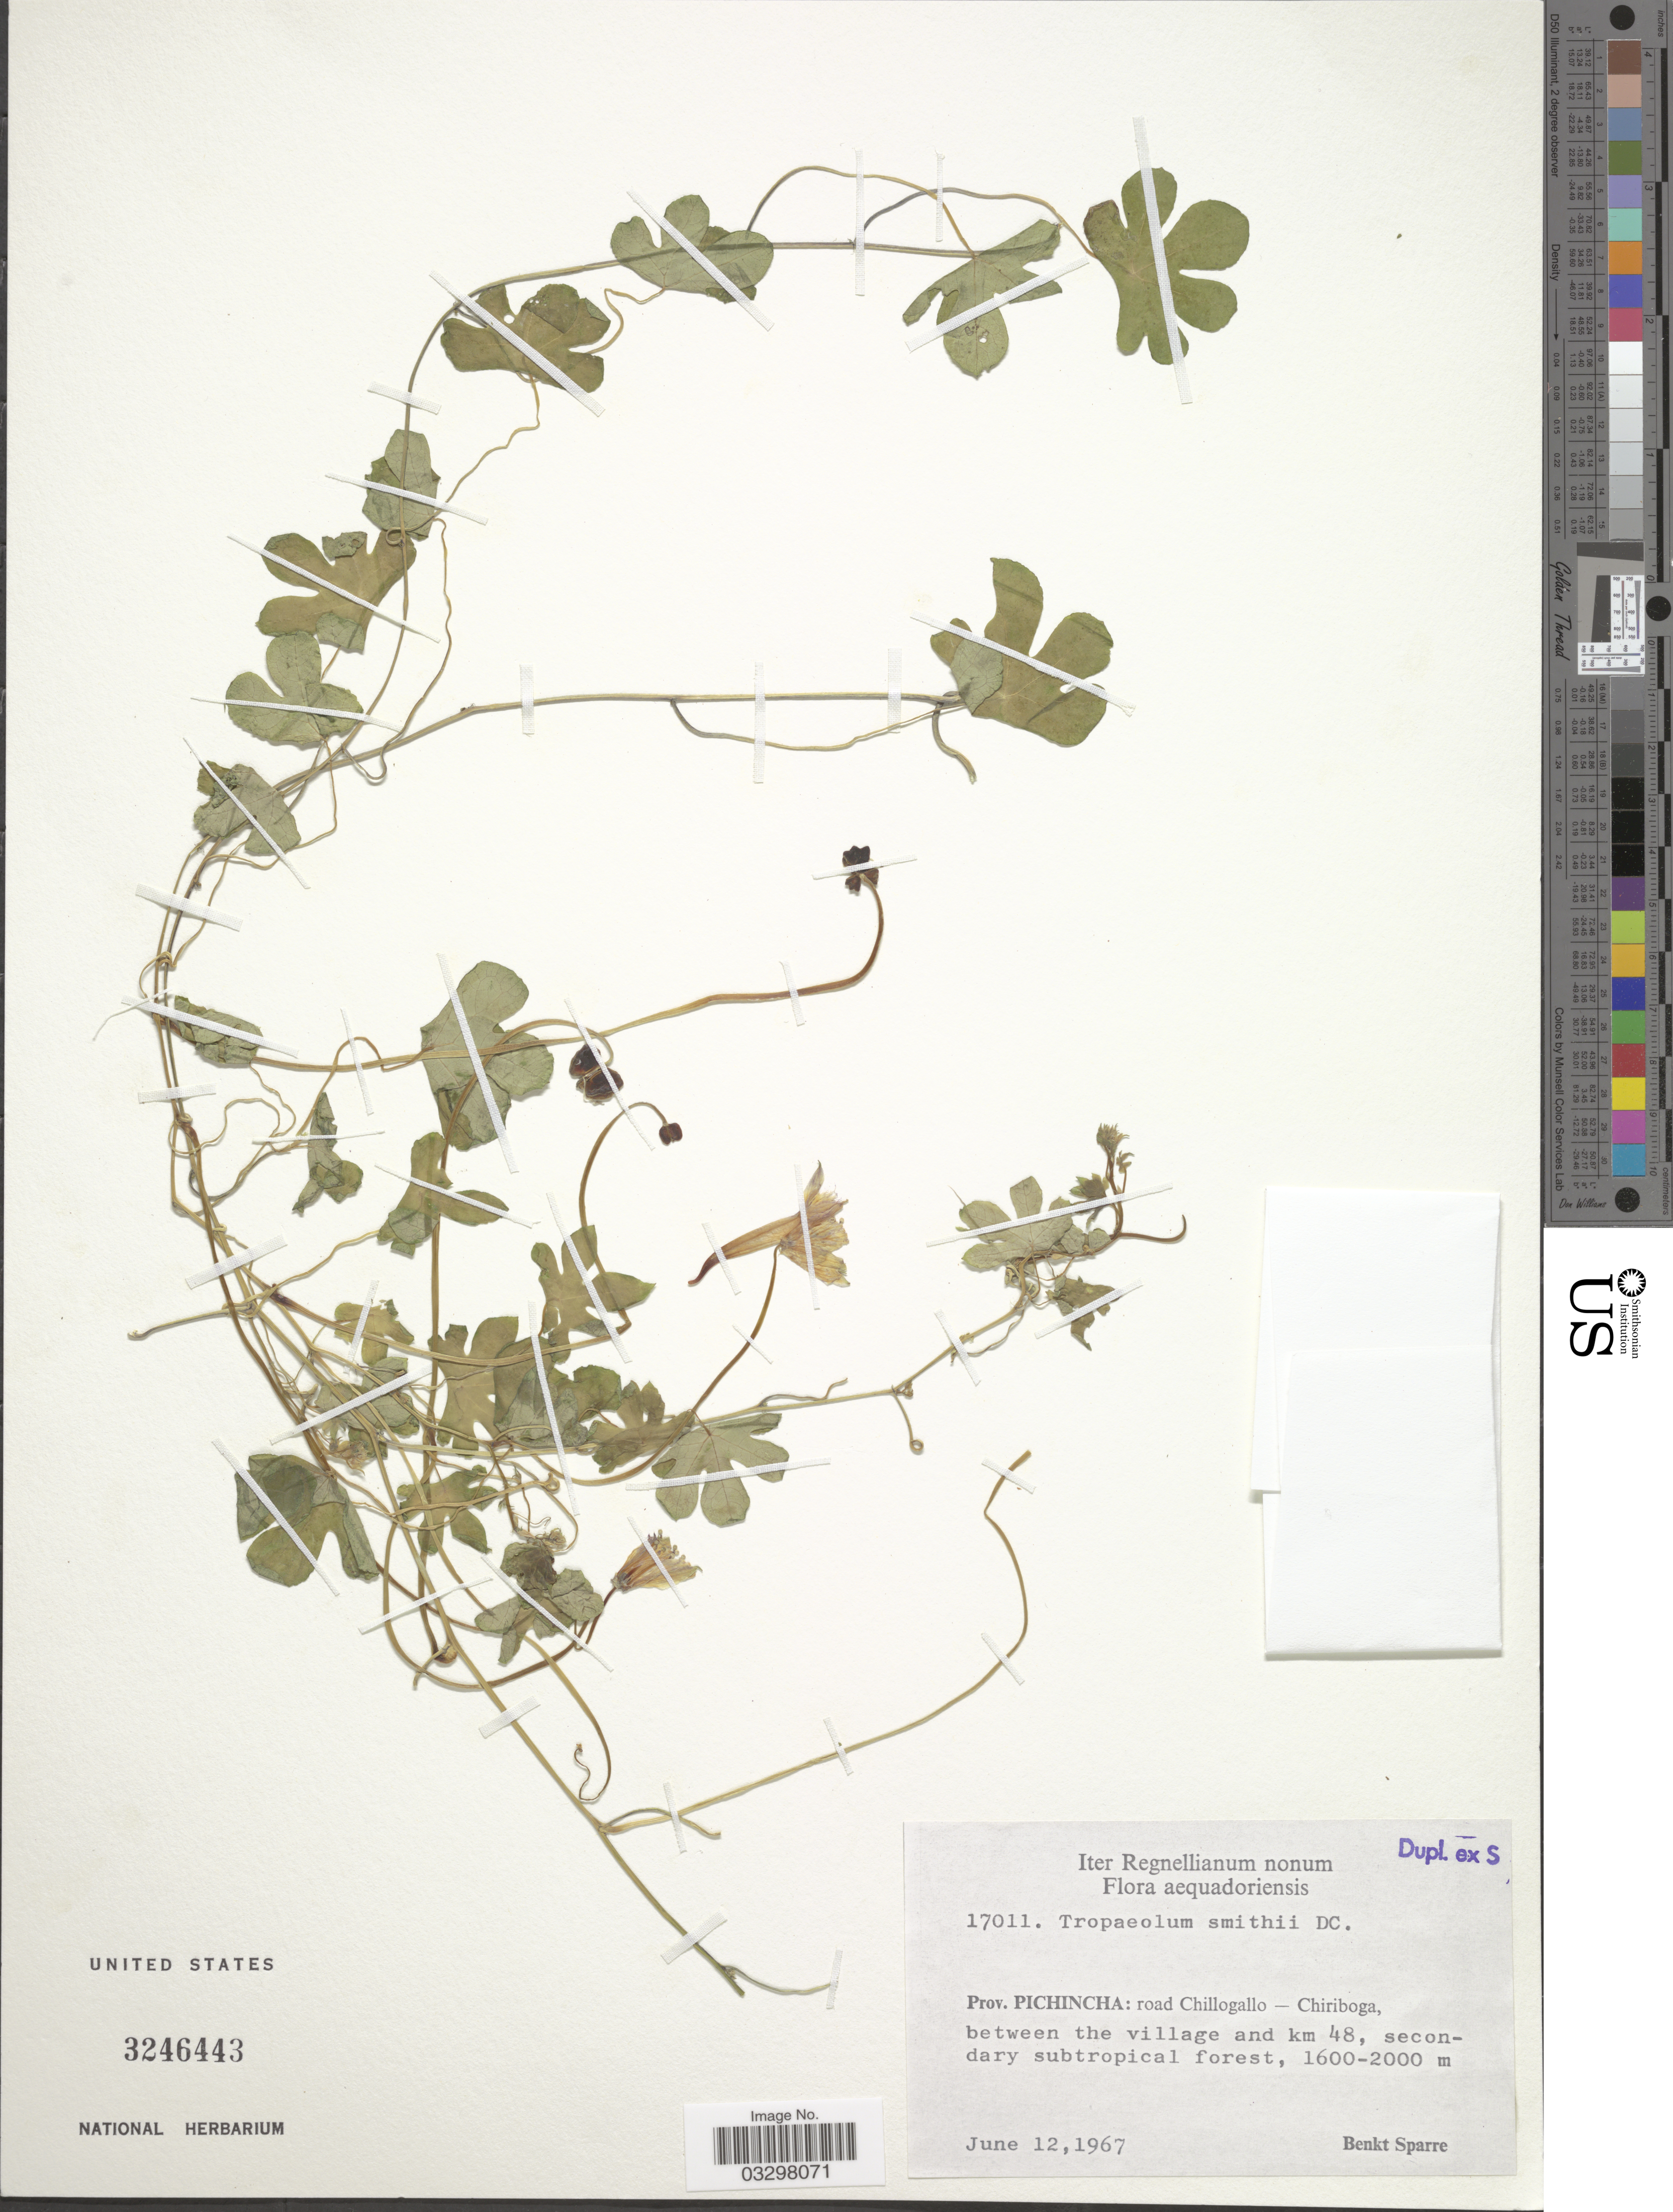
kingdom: Plantae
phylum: Tracheophyta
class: Magnoliopsida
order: Brassicales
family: Tropaeolaceae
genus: Tropaeolum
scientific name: Tropaeolum smithii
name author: DC.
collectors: B. Sparre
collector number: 17011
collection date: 1967-06-12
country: Ecuador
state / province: Pichincha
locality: Road Chillogallo-Chiriboga, between the village and km 48, secondary subtropical forest.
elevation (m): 1600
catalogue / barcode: US 3246443